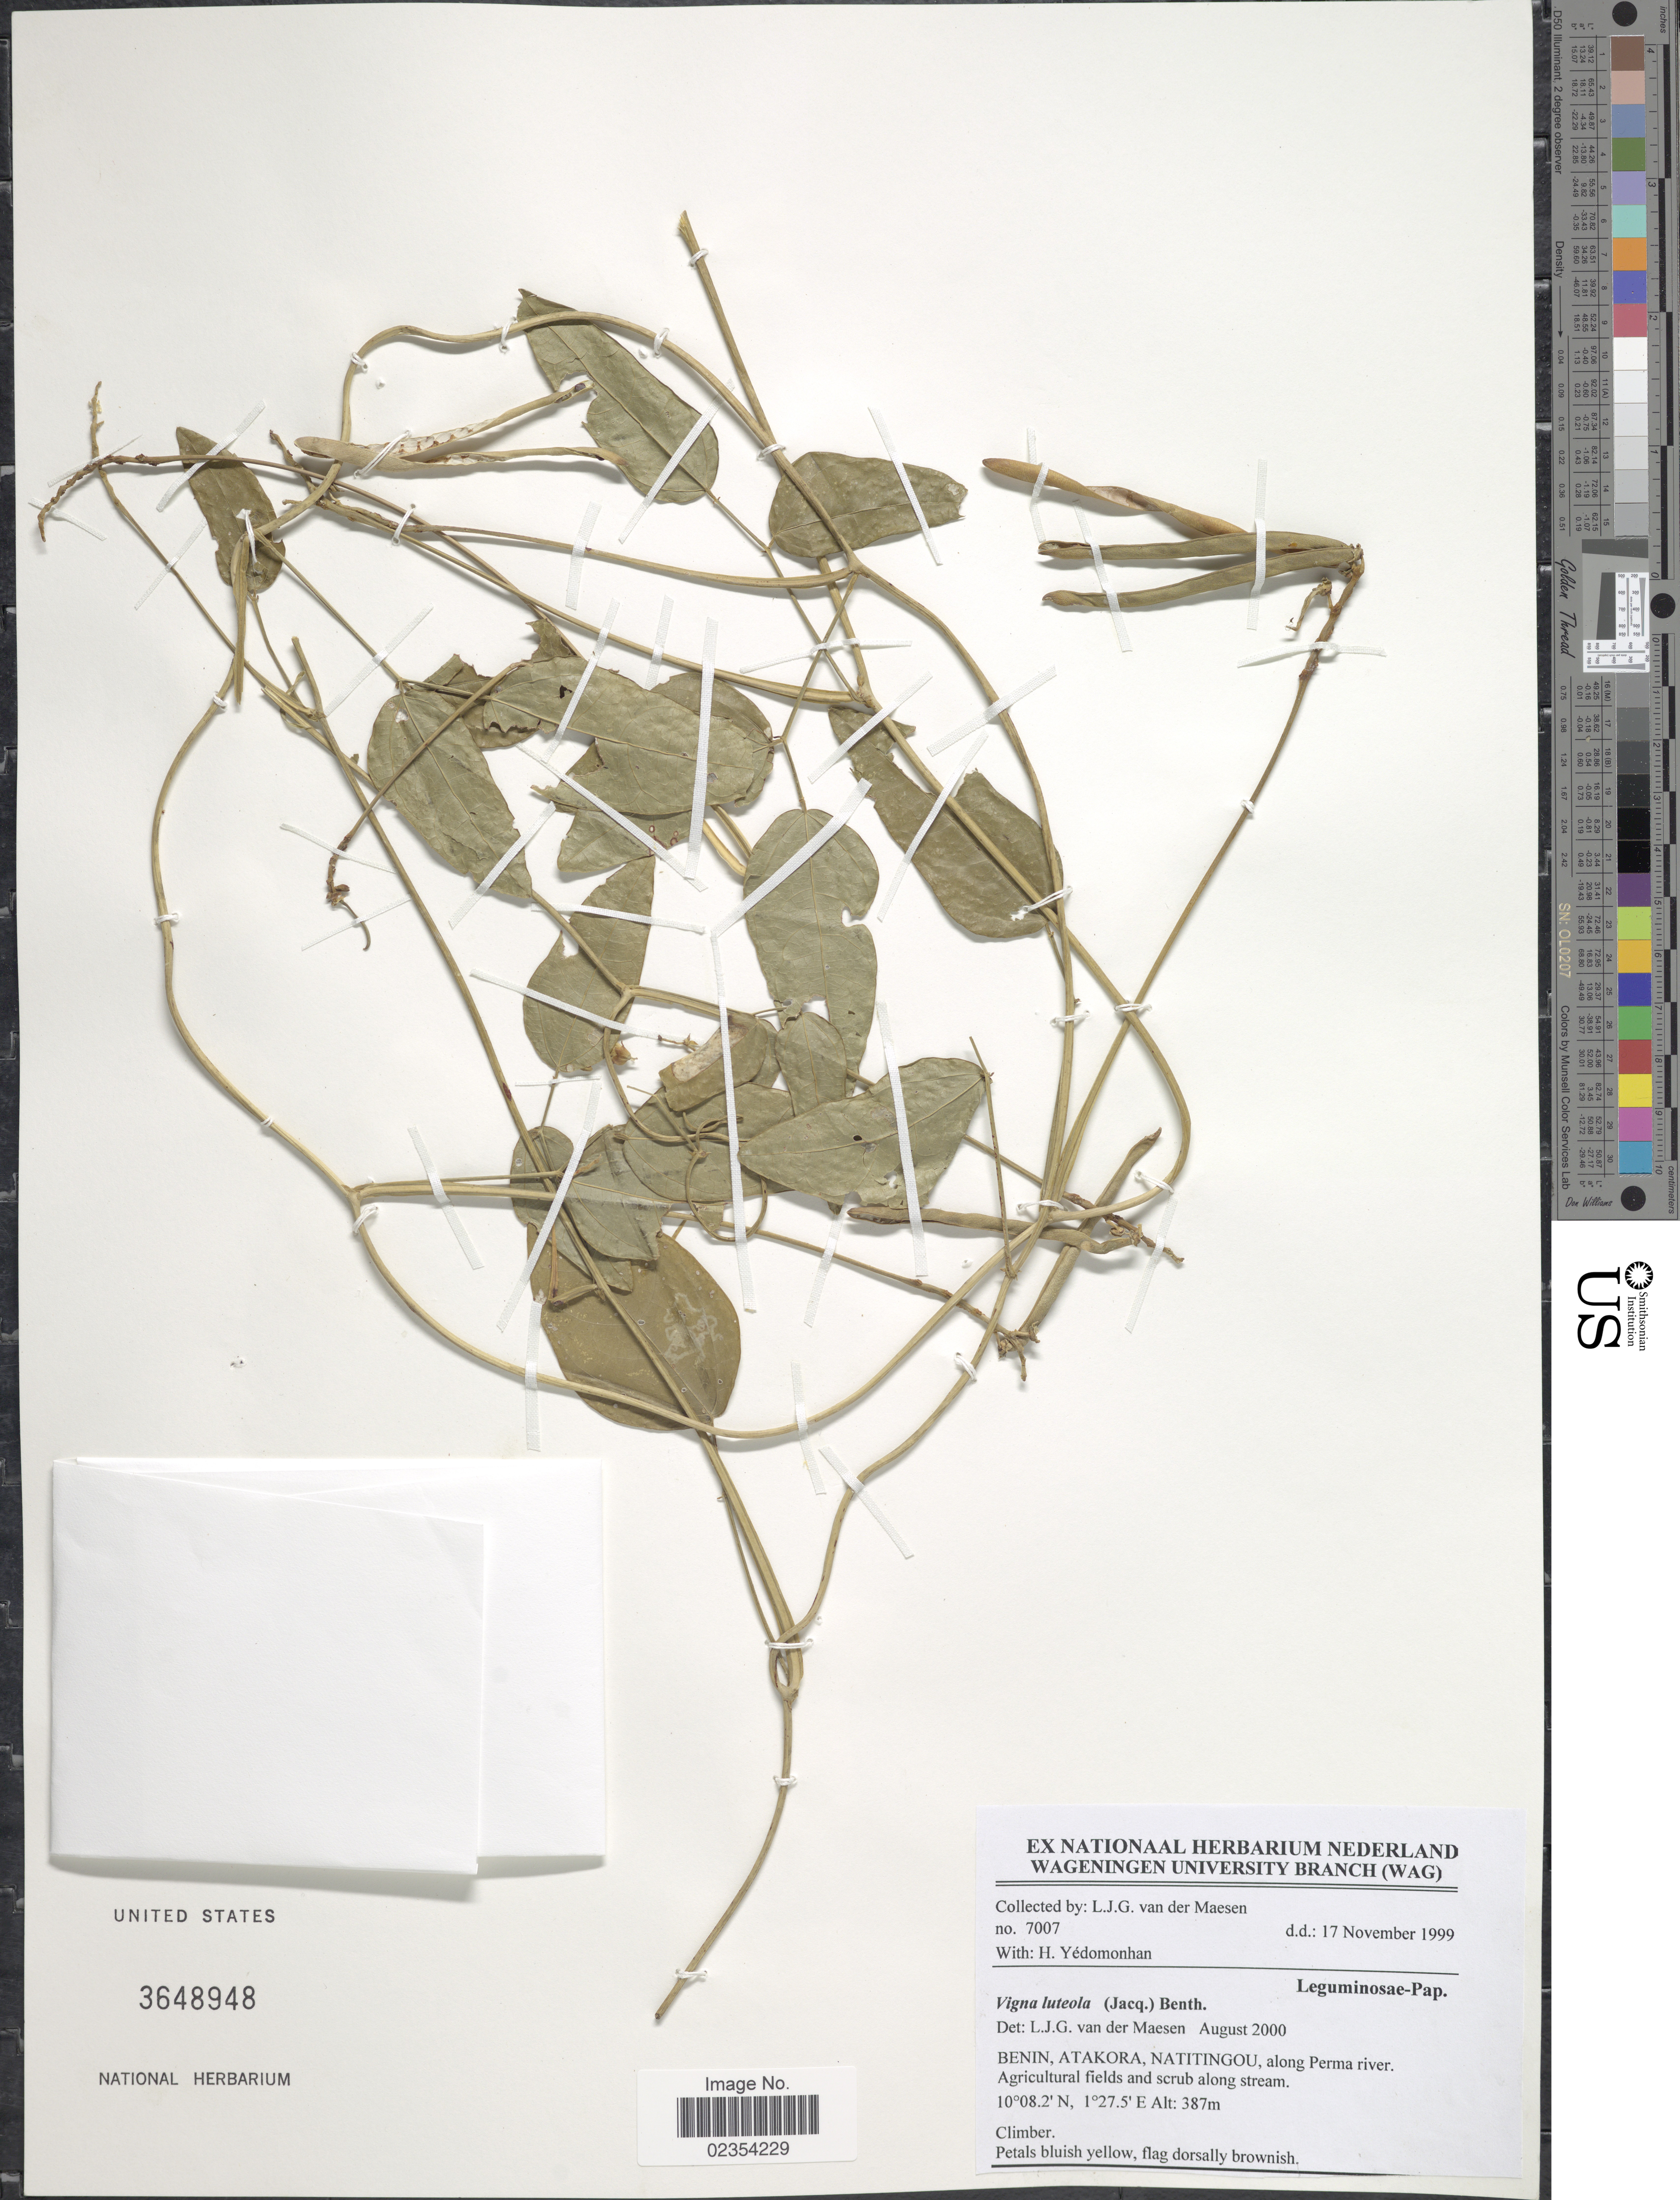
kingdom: Plantae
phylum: Tracheophyta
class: Magnoliopsida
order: Fabales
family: Fabaceae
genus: Vigna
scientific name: Vigna luteola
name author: (Jacq.) Benth.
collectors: L. van der Maesen & H. Yedomonhan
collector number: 7007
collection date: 1999-11-17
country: Benin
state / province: Atakora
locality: Naititingou, along Perma river, Agricultural fields, along stream.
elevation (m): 387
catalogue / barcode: US 3648948